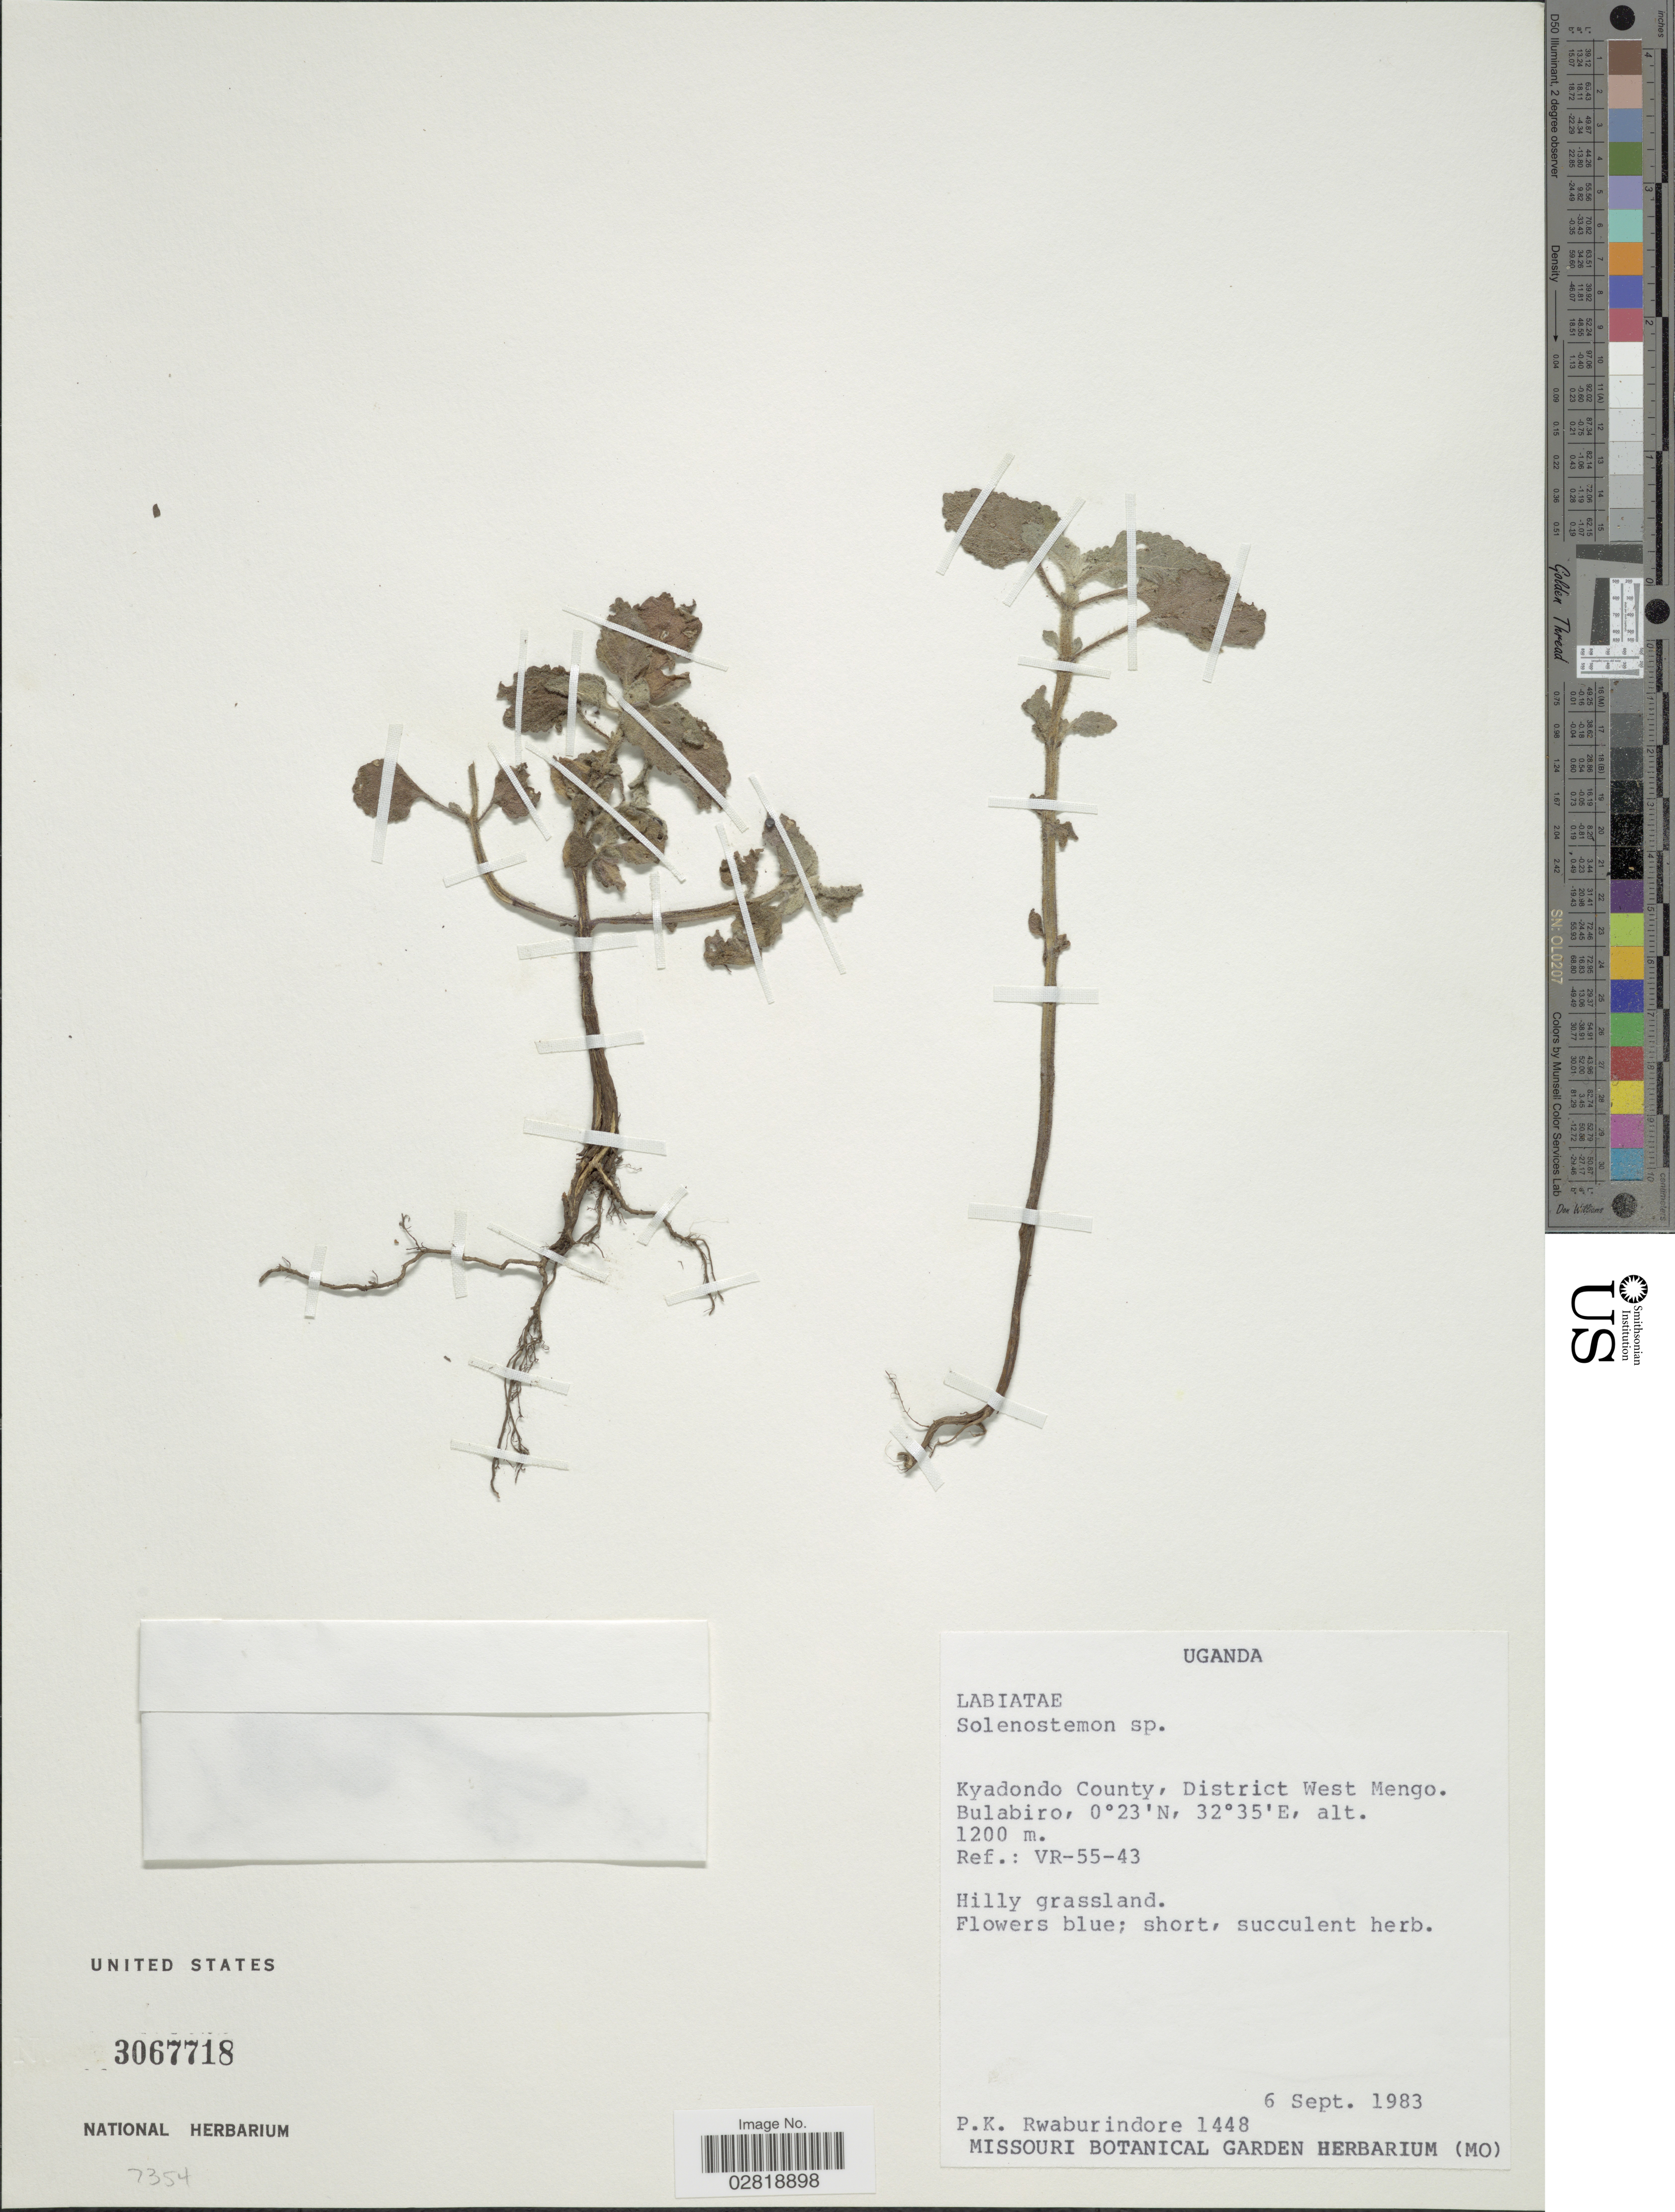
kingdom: Plantae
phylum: Tracheophyta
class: Magnoliopsida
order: Lamiales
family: Lamiaceae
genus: Solenostemon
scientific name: Solenostemon sp.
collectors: P. Rwaburindore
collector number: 1448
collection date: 1983-09-06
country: Uganda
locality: Kyadondo County, District West Mengo. Bulabiro.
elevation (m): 1200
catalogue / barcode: US 3067718